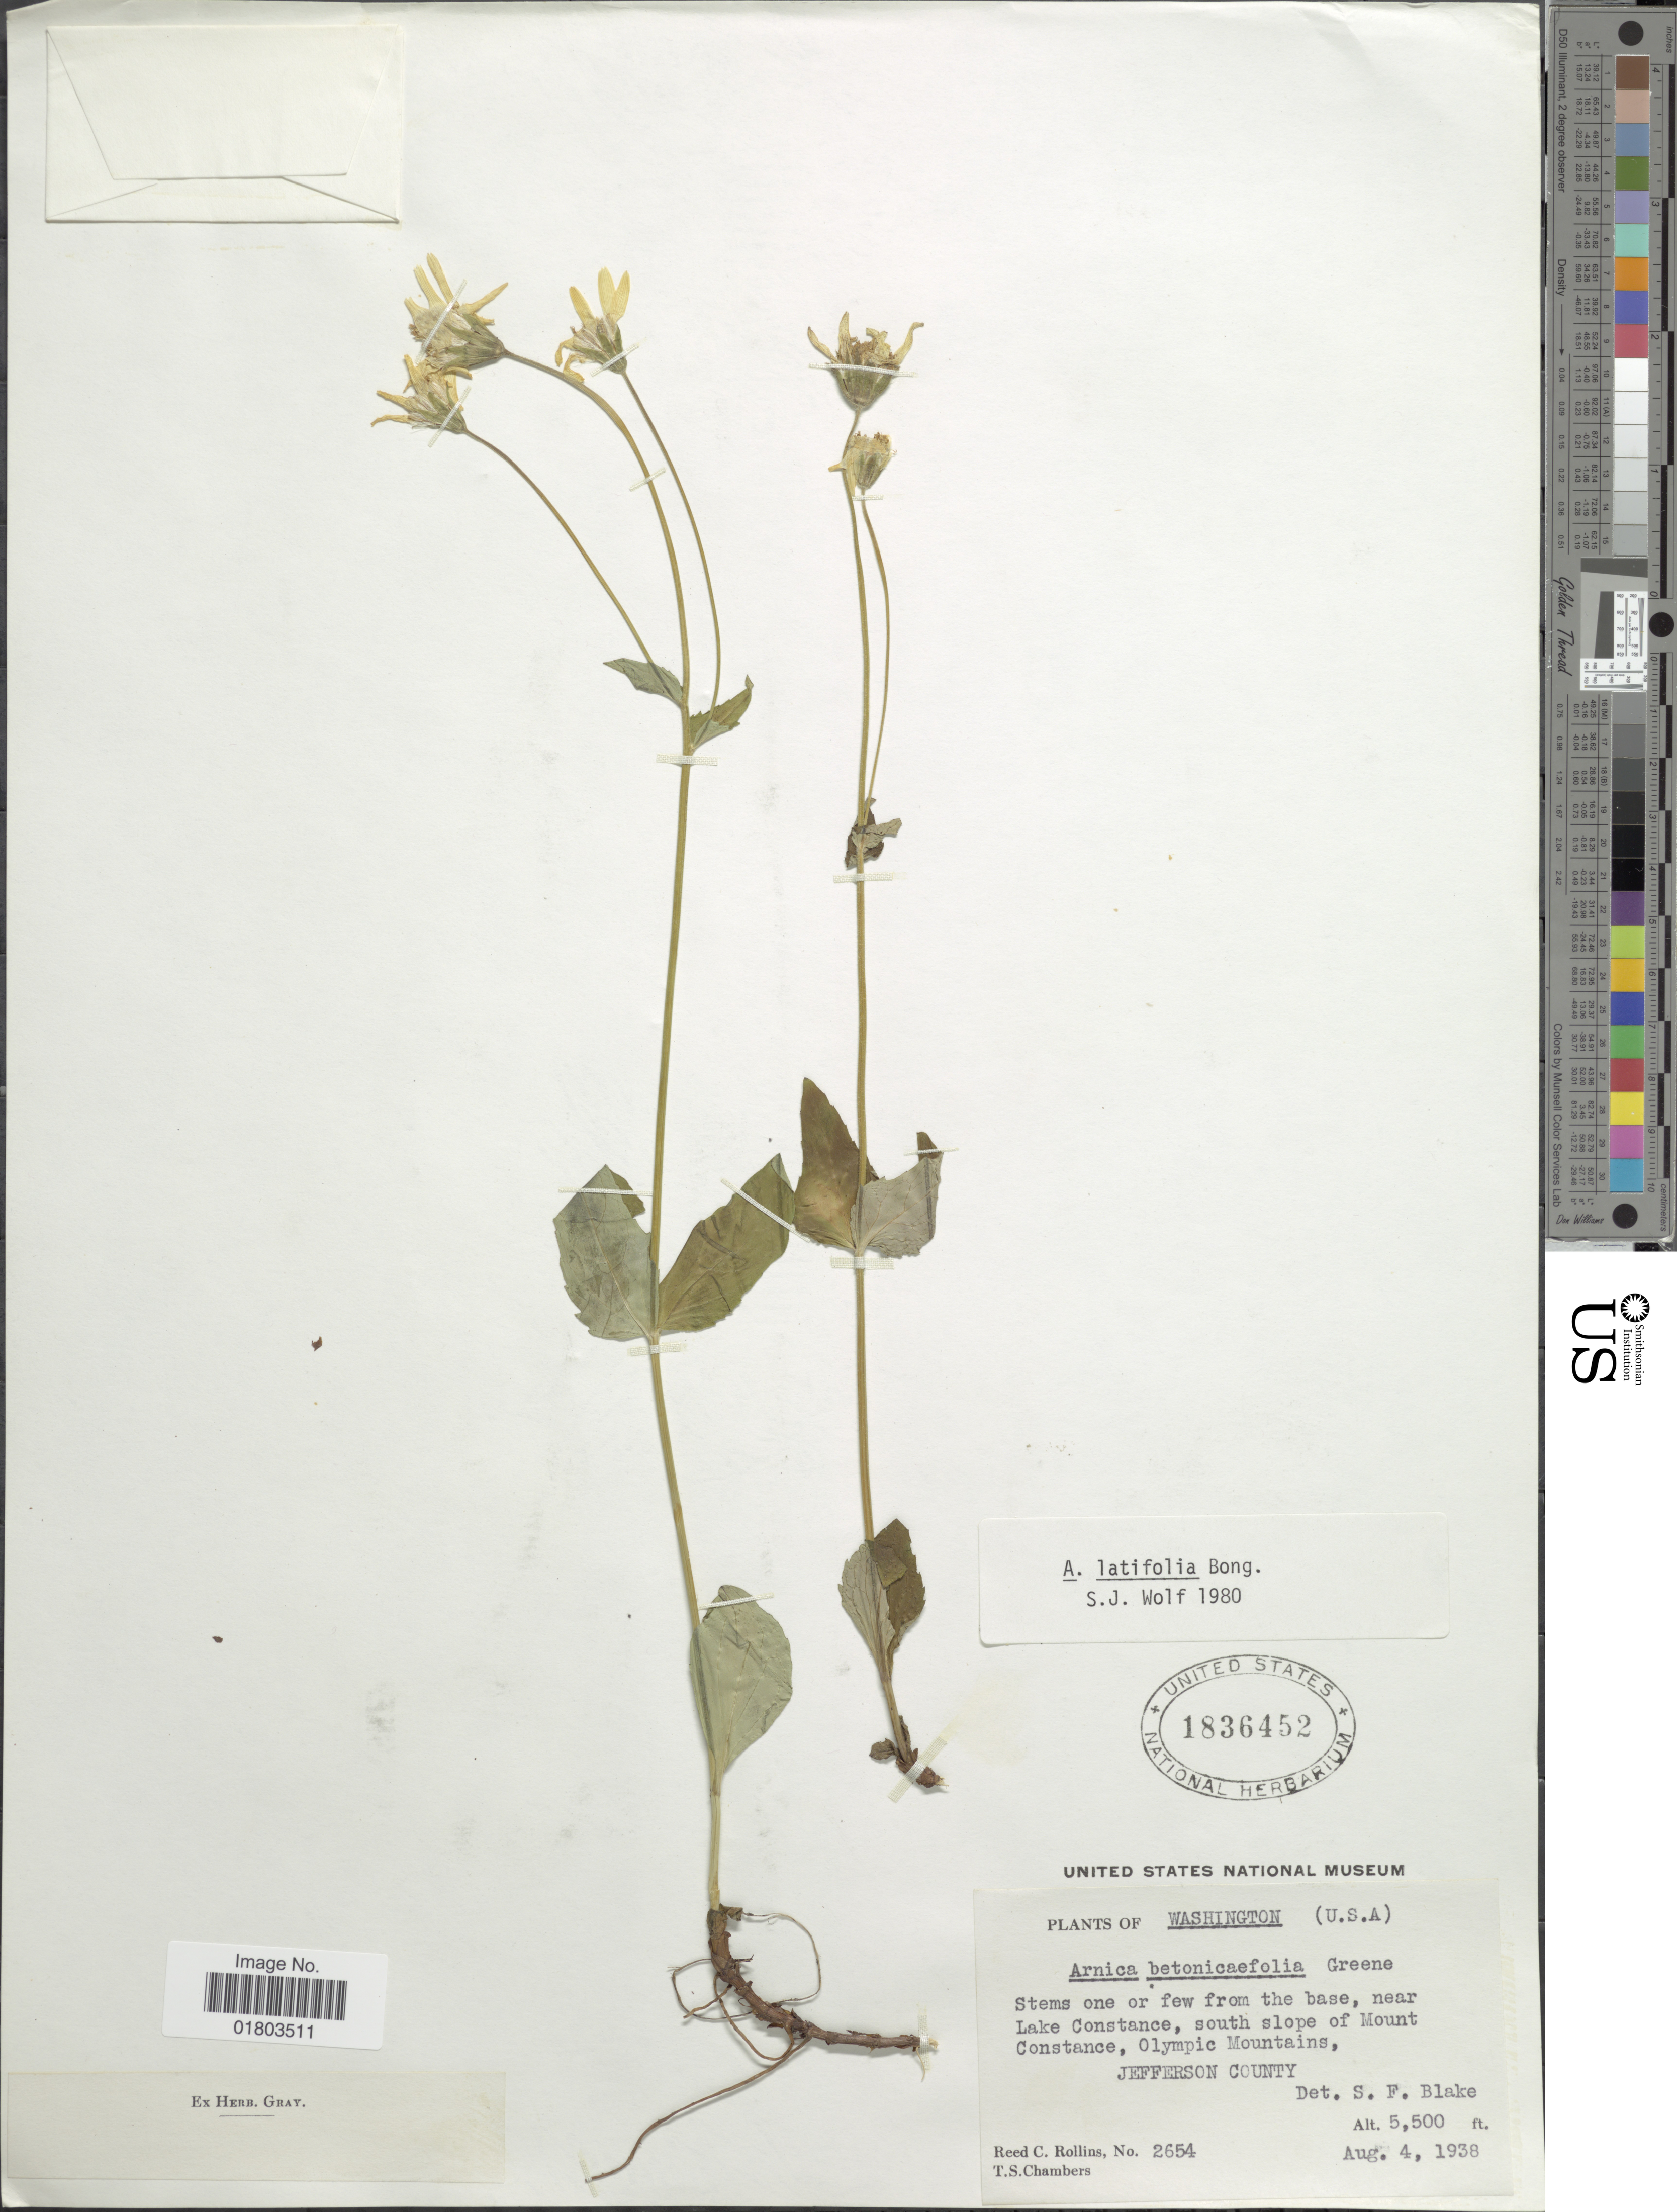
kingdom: Plantae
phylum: Tracheophyta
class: Magnoliopsida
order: Asterales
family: Asteraceae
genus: Arnica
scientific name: Arnica latifolia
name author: Bong.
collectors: R. Collins & T. Chambers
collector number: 2654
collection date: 1938-08-04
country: United States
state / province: Washington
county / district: Jefferson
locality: Stems one or few from the base, near Lake Constance, south slope of Mount Constance, Olympic Mountains, Jeffersons County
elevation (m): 1676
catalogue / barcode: US 1836452